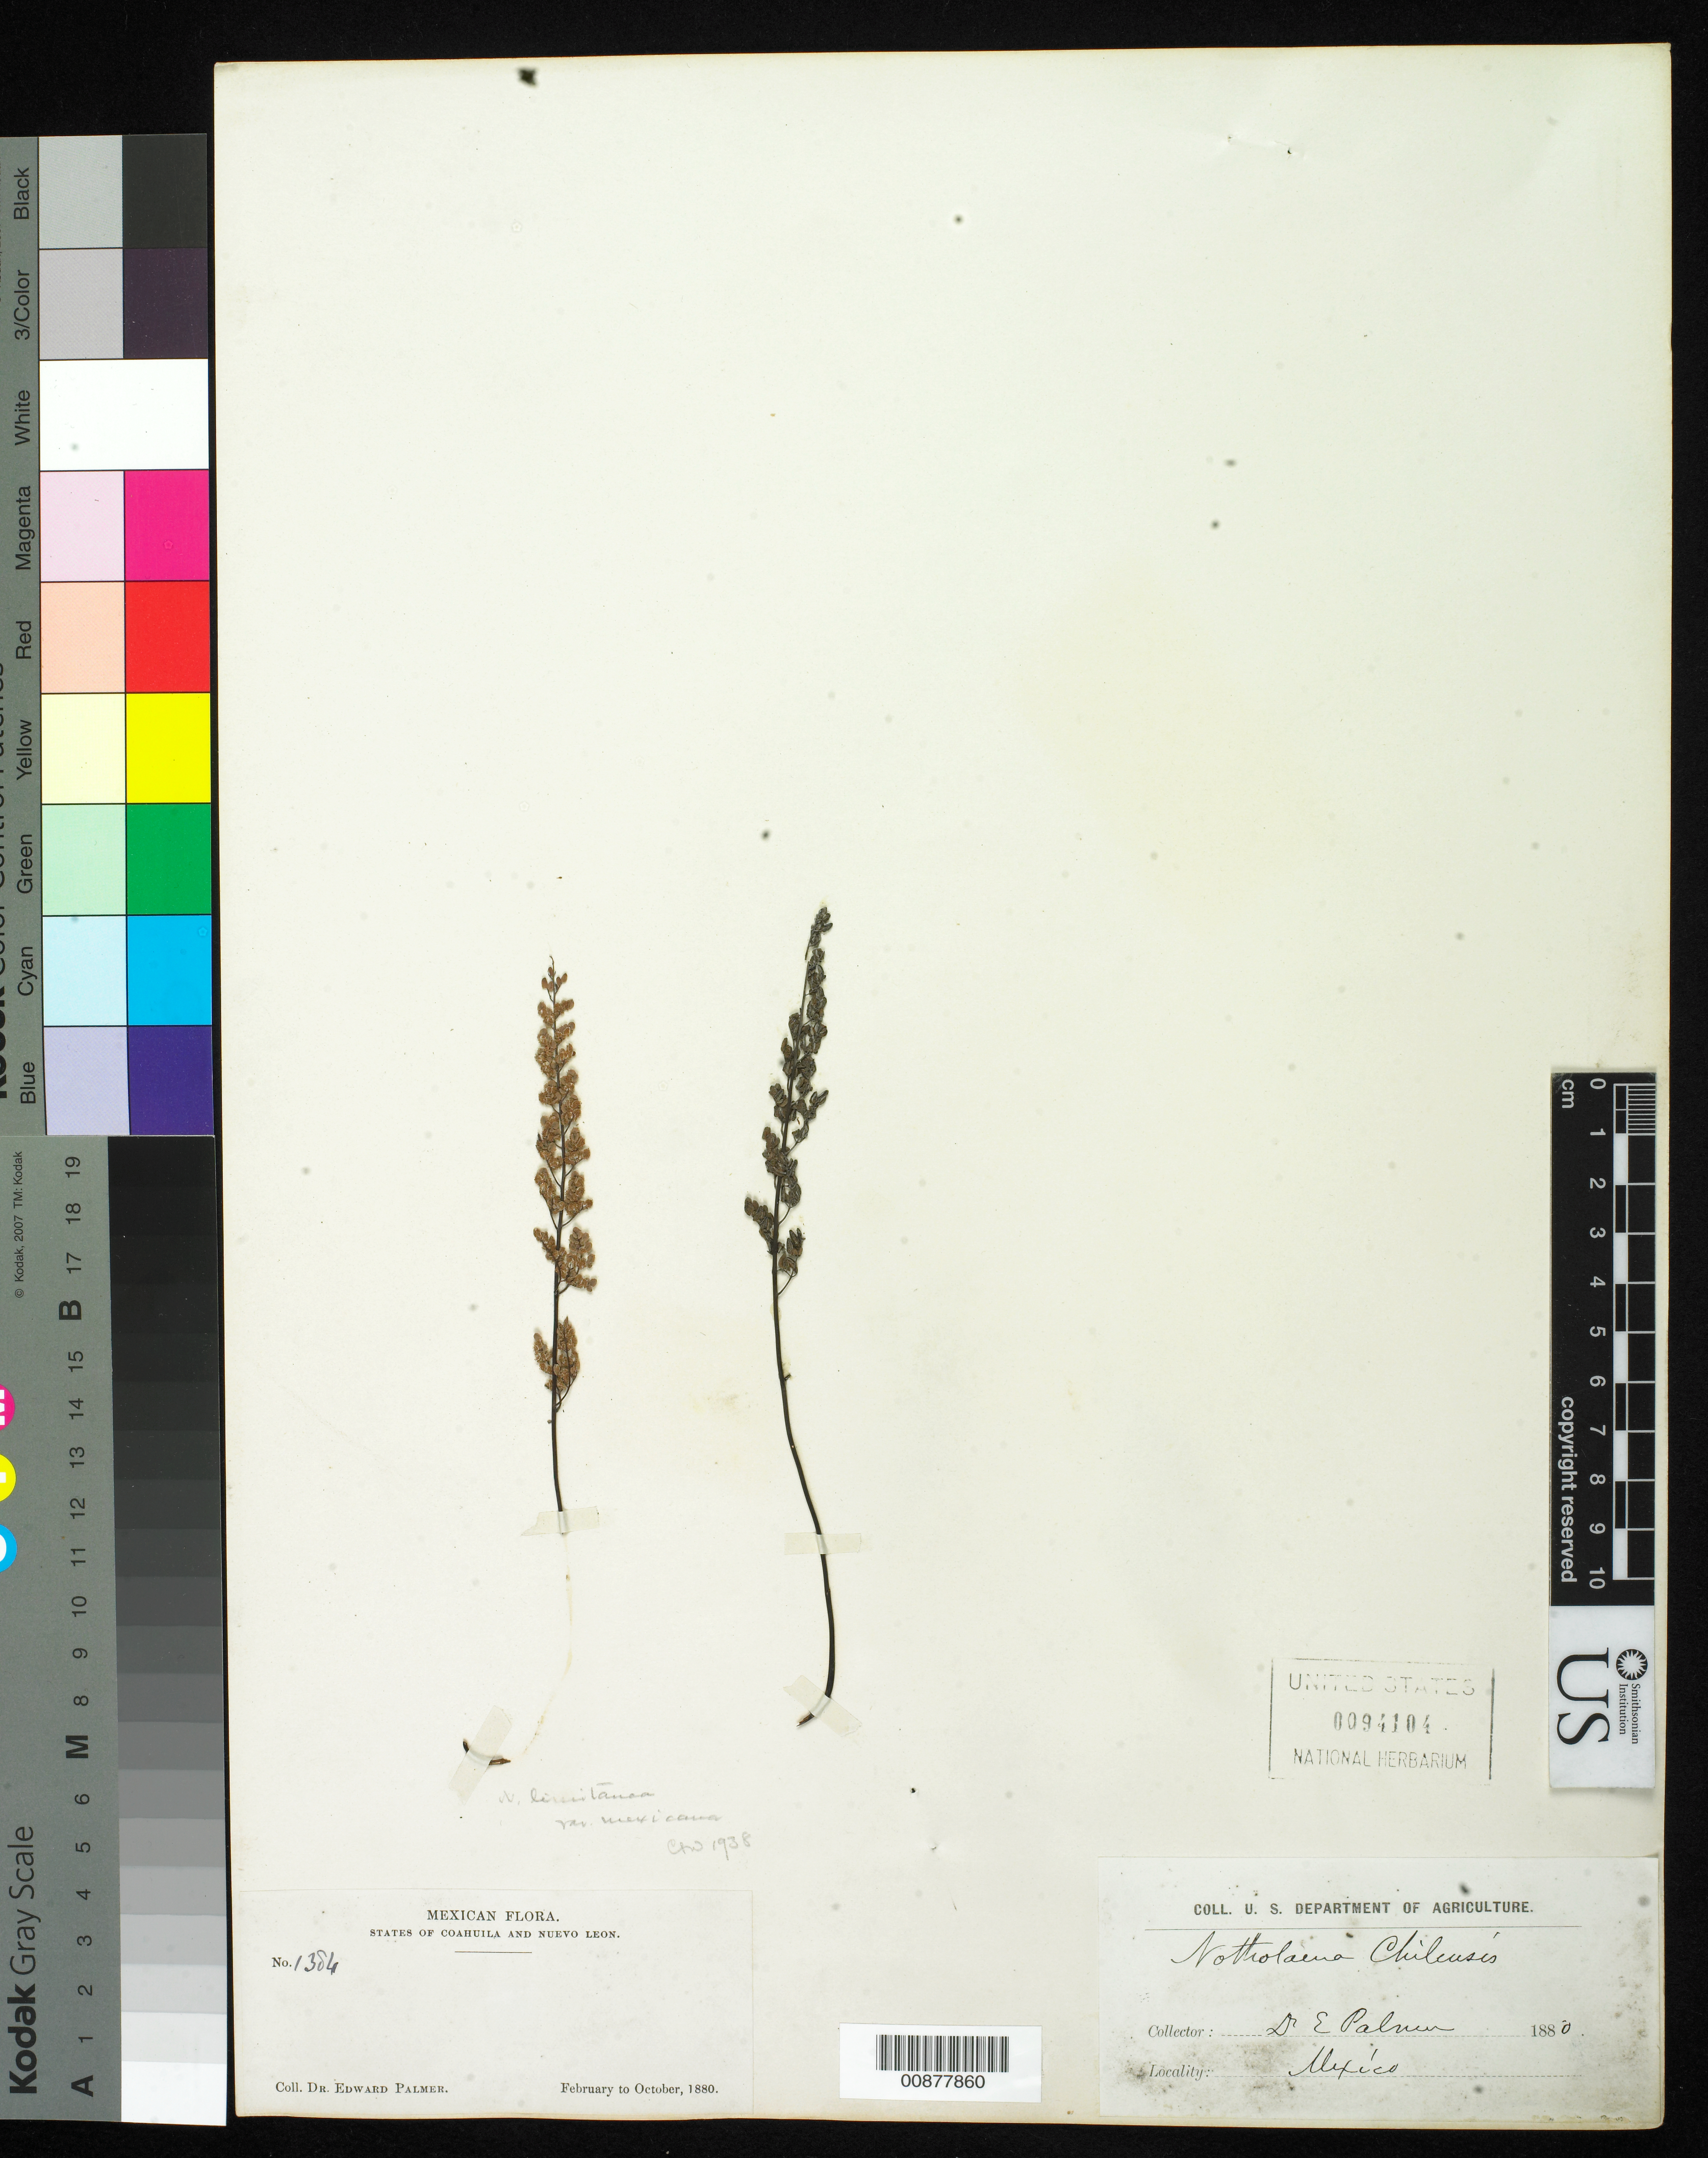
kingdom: Plantae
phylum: Tracheophyta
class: Polypodiopsida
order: Polypodiales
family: Pteridaceae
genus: Argyrochosma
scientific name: Argyrochosma limitanea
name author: (Maxon) Windham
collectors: E. Palmer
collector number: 1384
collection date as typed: Feb 1880 to -- Oct 1880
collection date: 1880-02/1880-10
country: Mexico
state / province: Coahuila / Nuevo León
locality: States of Coahuila and Nuevo León.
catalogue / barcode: US 94104